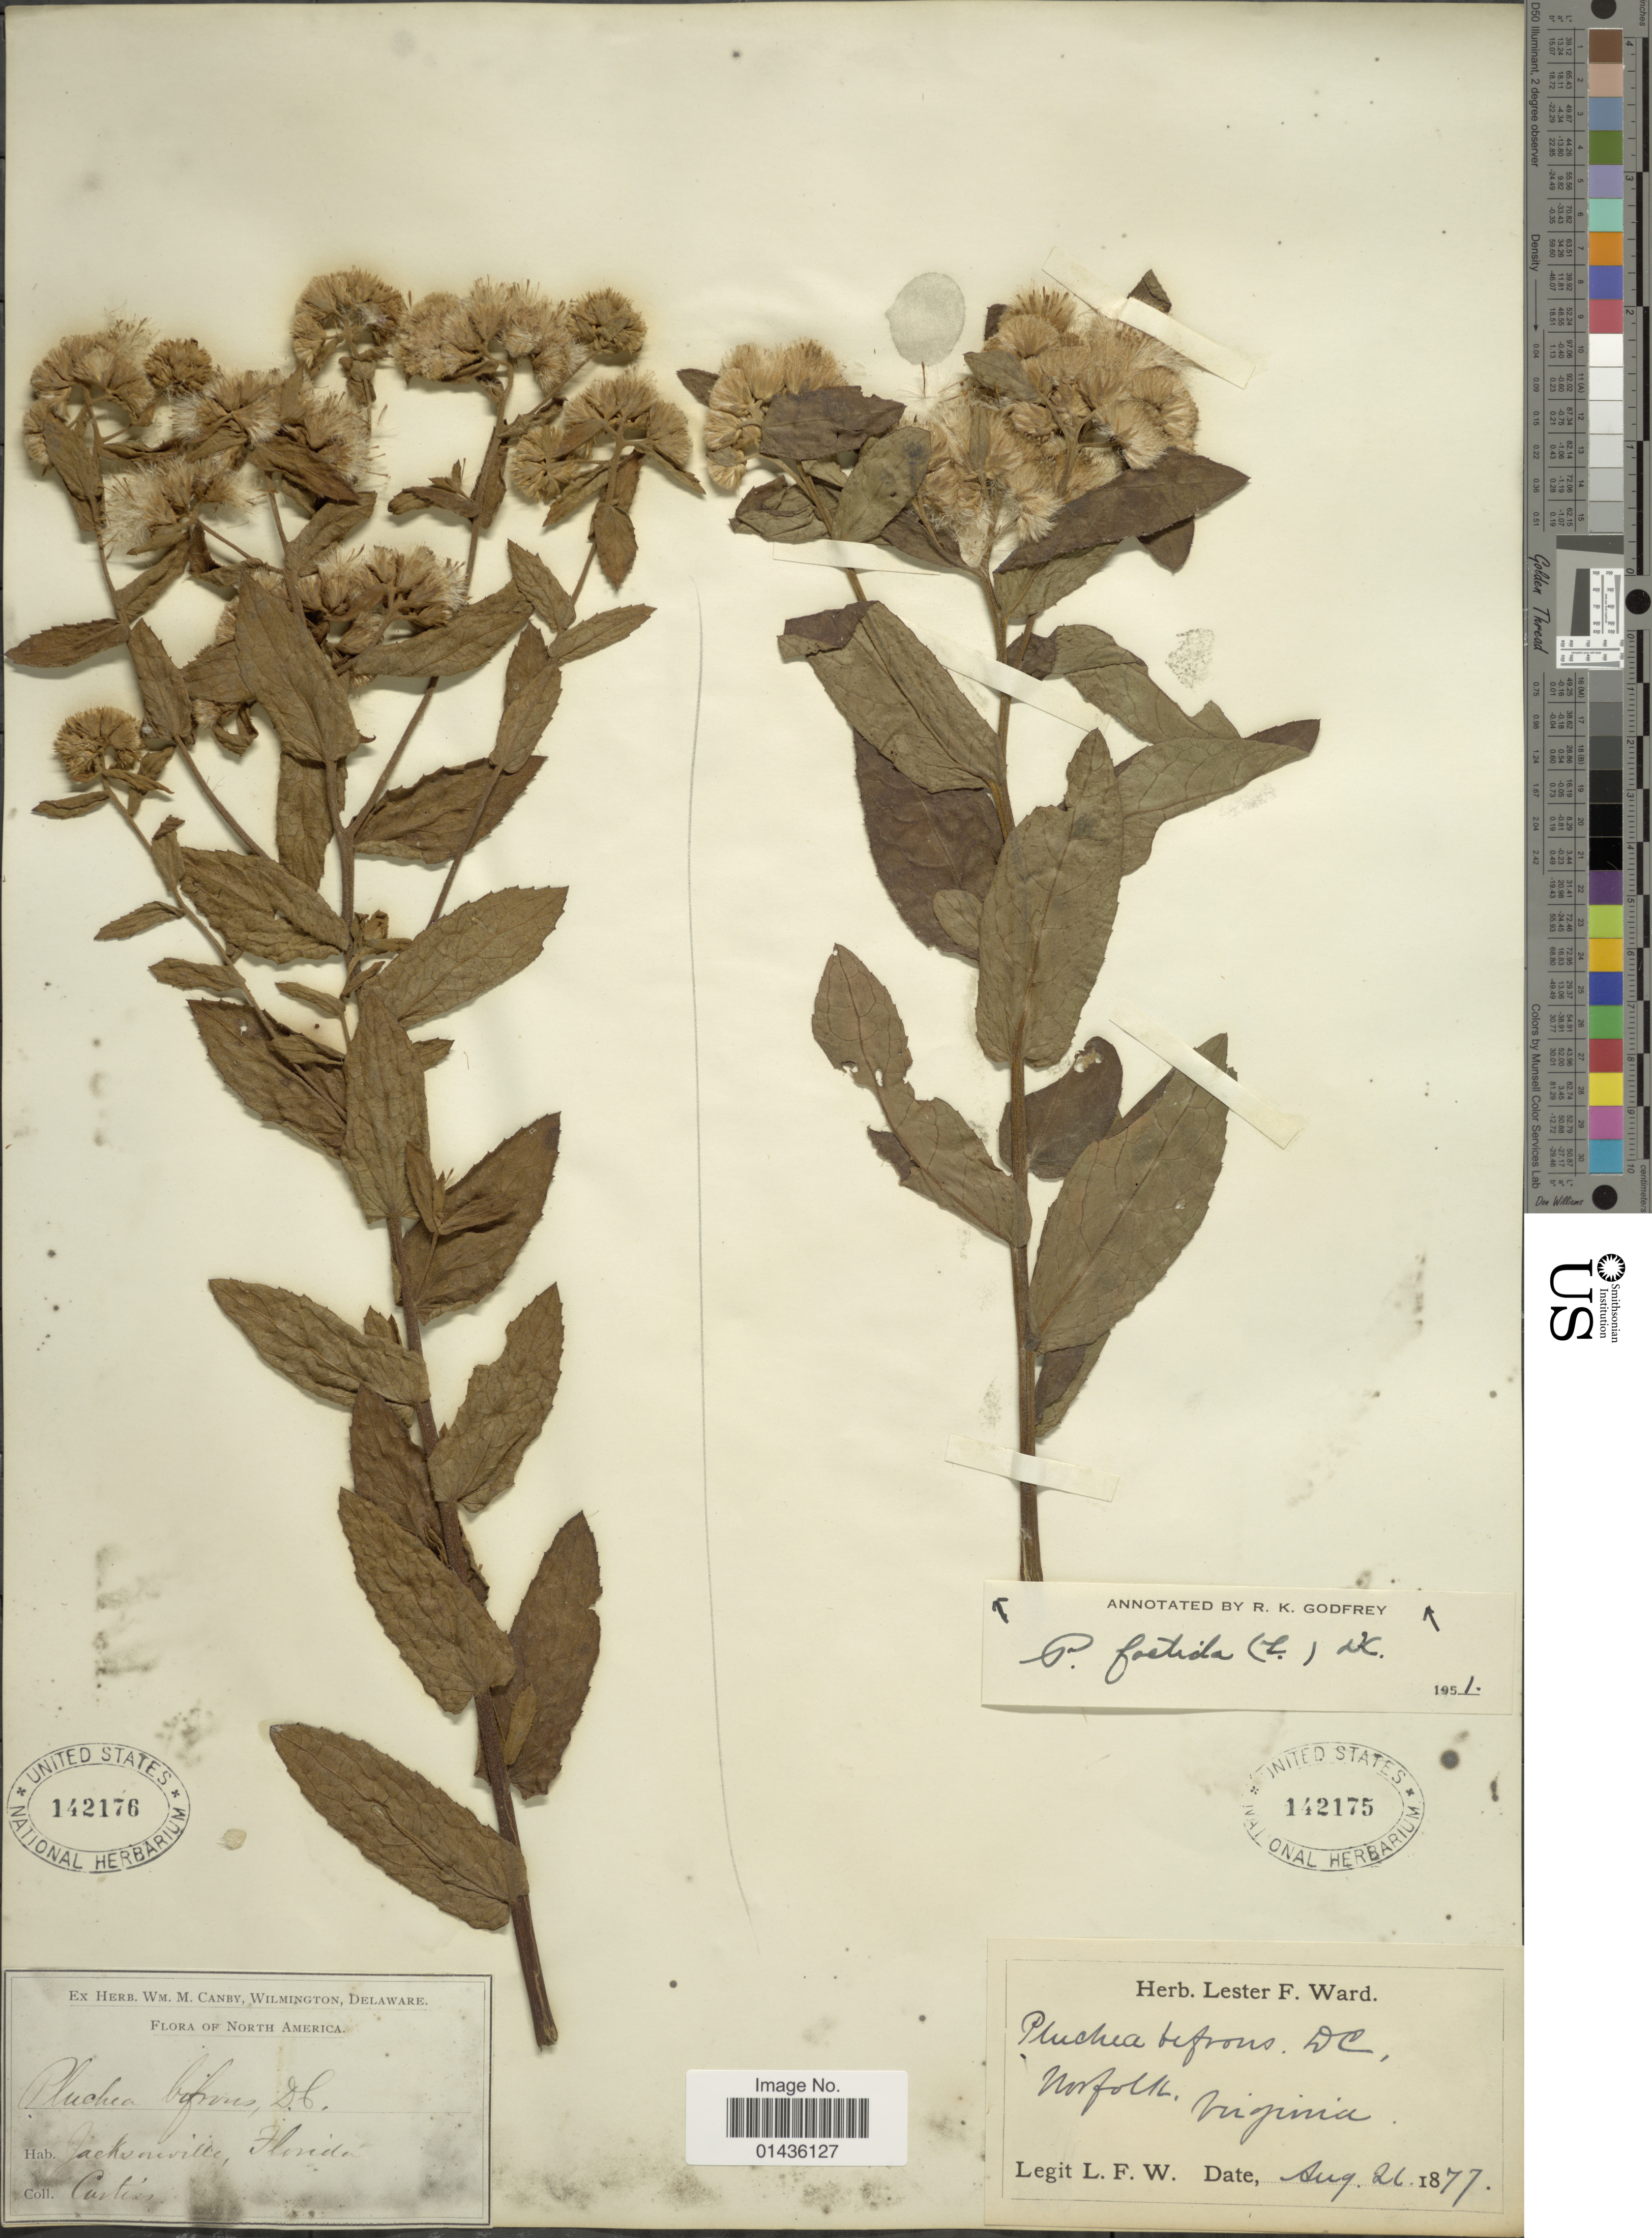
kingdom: Plantae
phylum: Tracheophyta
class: Magnoliopsida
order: Asterales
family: Asteraceae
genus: Pluchea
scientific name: Pluchea foetida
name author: (L.) DC.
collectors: L. F. Ward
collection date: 1877-08-26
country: United States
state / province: Virginia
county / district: City of Norfolk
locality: Norfolk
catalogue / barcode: US 142175-2